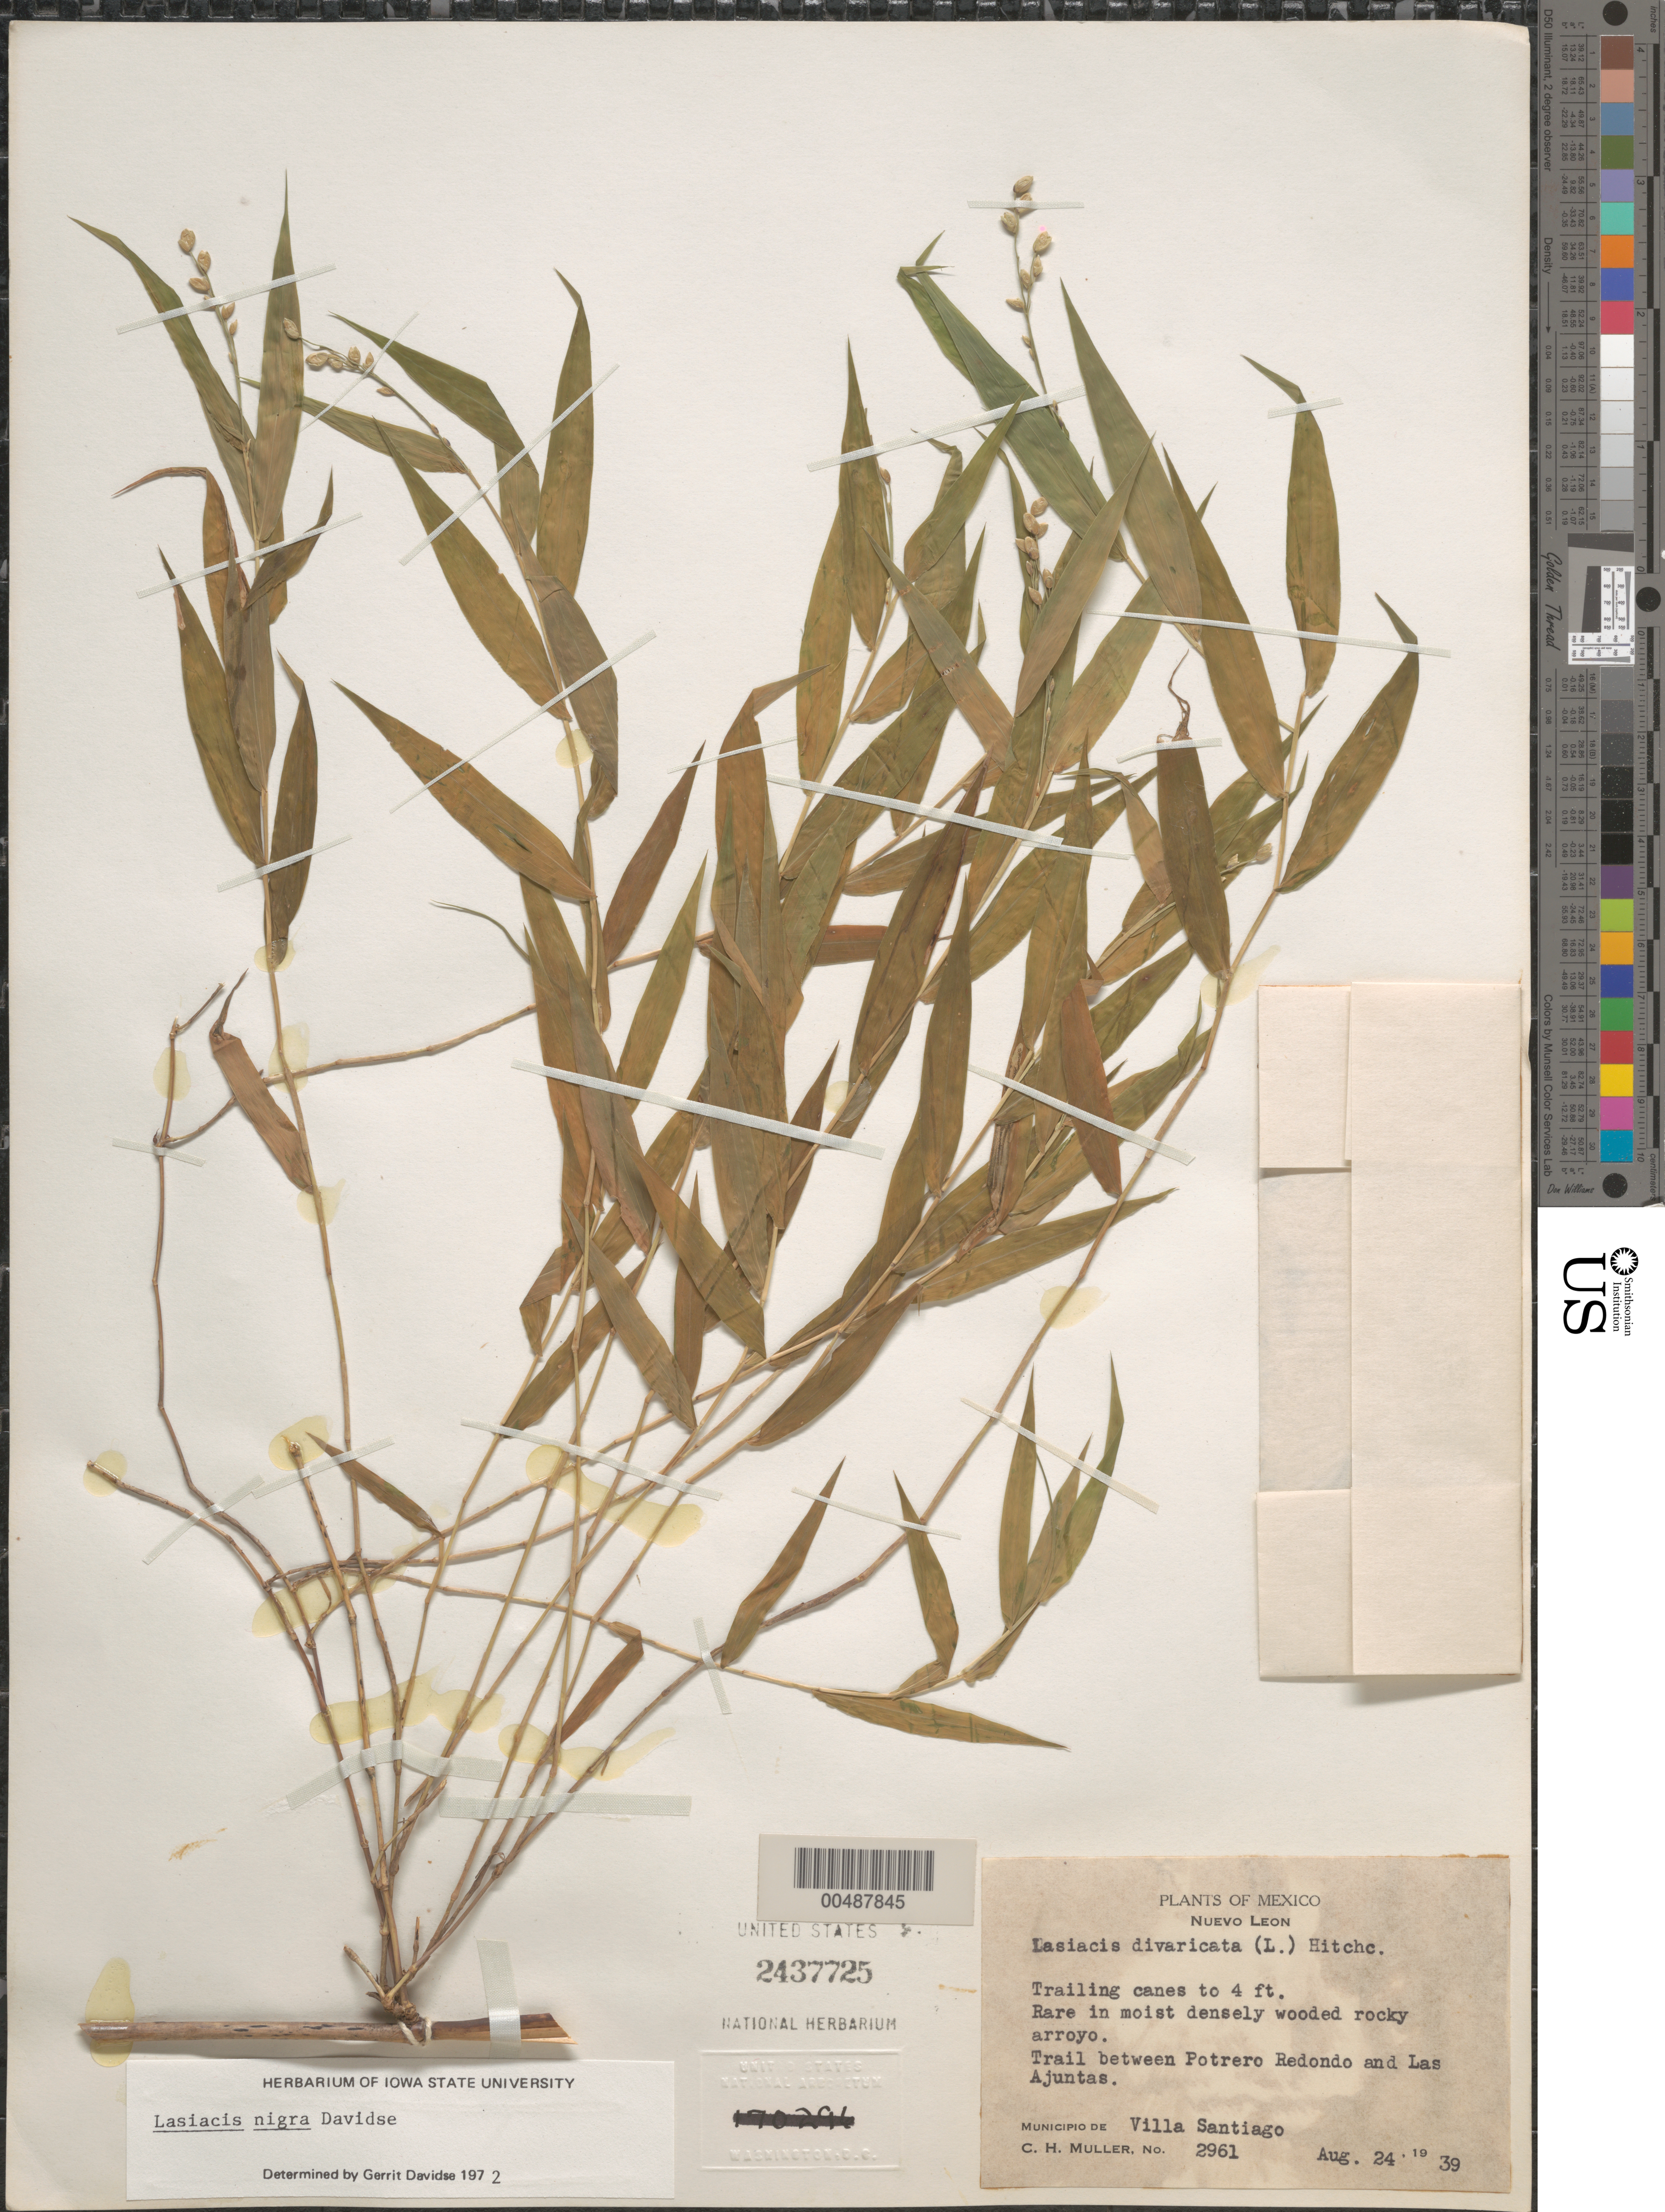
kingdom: Plantae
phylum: Tracheophyta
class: Liliopsida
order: Poales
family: Poaceae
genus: Lasiacis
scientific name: Lasiacis maxonii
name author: Swallen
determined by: Davidse, Gerrit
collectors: C. H. Müller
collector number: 2961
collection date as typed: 24 Aug 1939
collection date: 1939-08-24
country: Mexico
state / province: Nuevo León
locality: Trail between Potrero Redondo & Las Ajuntas, Mun de Villa Santiago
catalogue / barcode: US 2437725